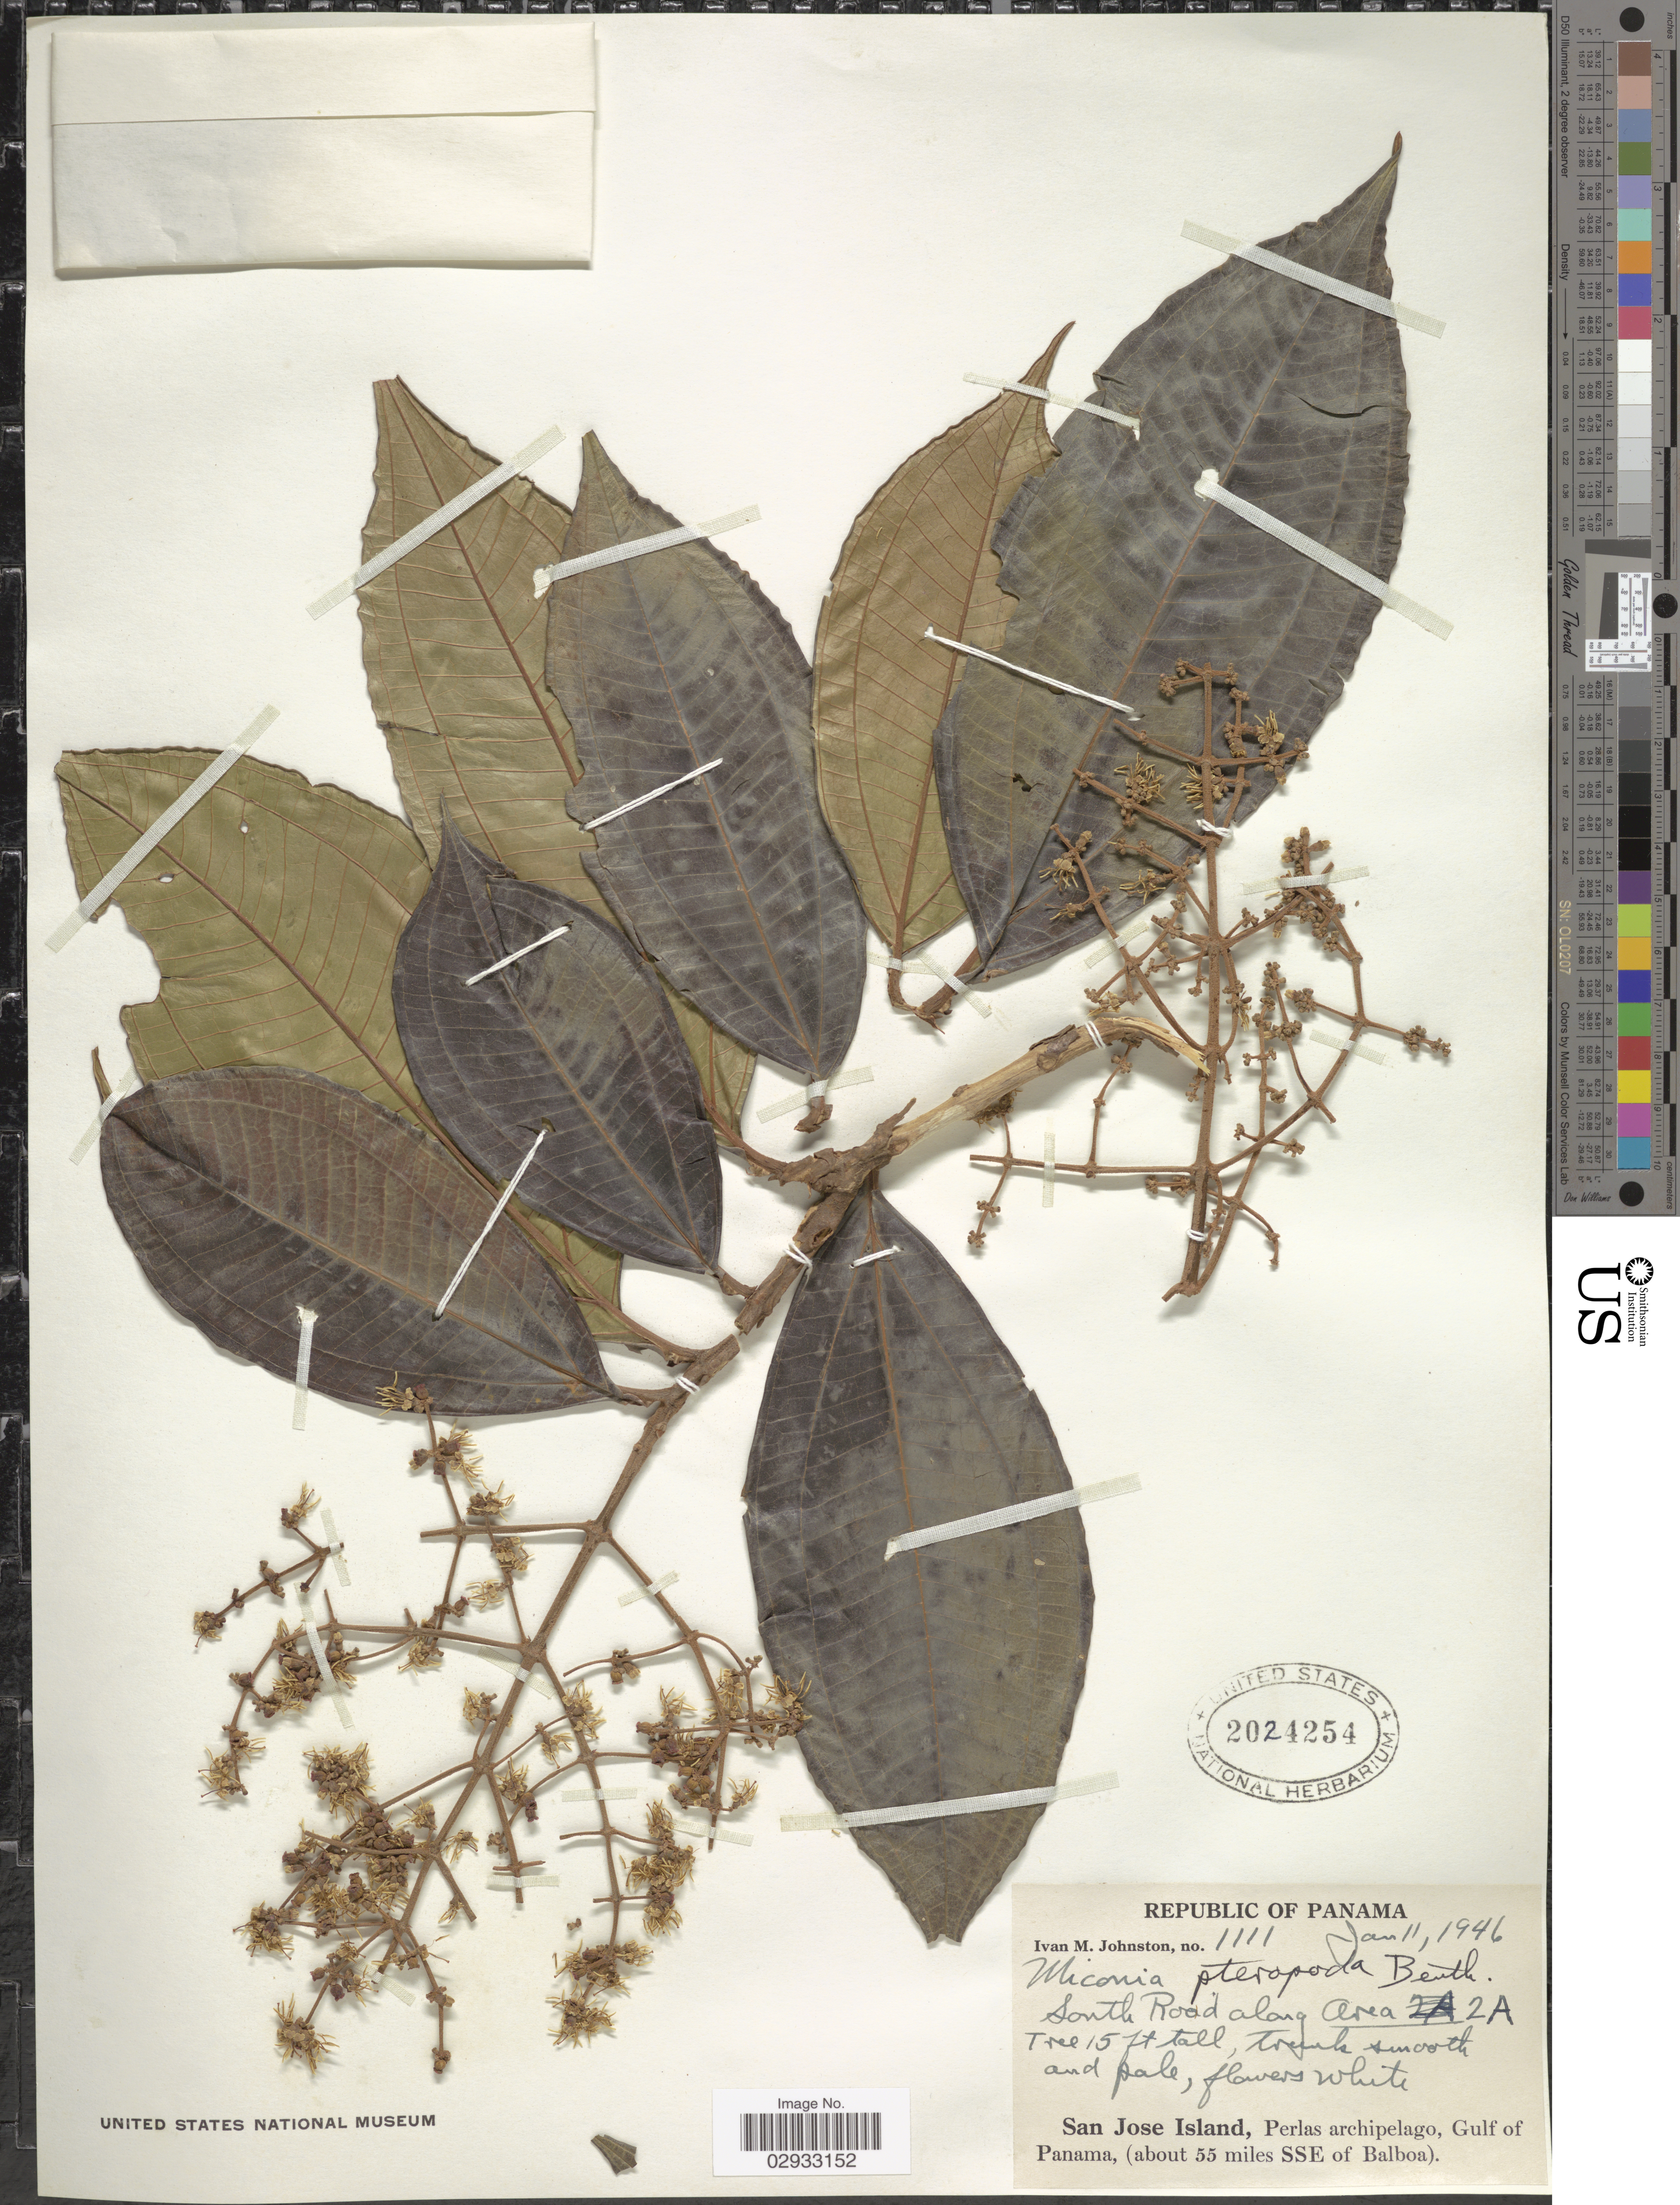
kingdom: Plantae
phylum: Tracheophyta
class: Magnoliopsida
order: Myrtales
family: Melastomataceae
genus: Miconia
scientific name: Miconia pteropoda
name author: Benth.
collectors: I.M. Johnston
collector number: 1111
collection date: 1946-01-11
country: Panama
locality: Republic of Panama. South Road along Area 2A. San Jose Island, Perlas archipelago, Gulf of Panama, (about 55 miles SSE of Balboa).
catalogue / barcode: US 2024254